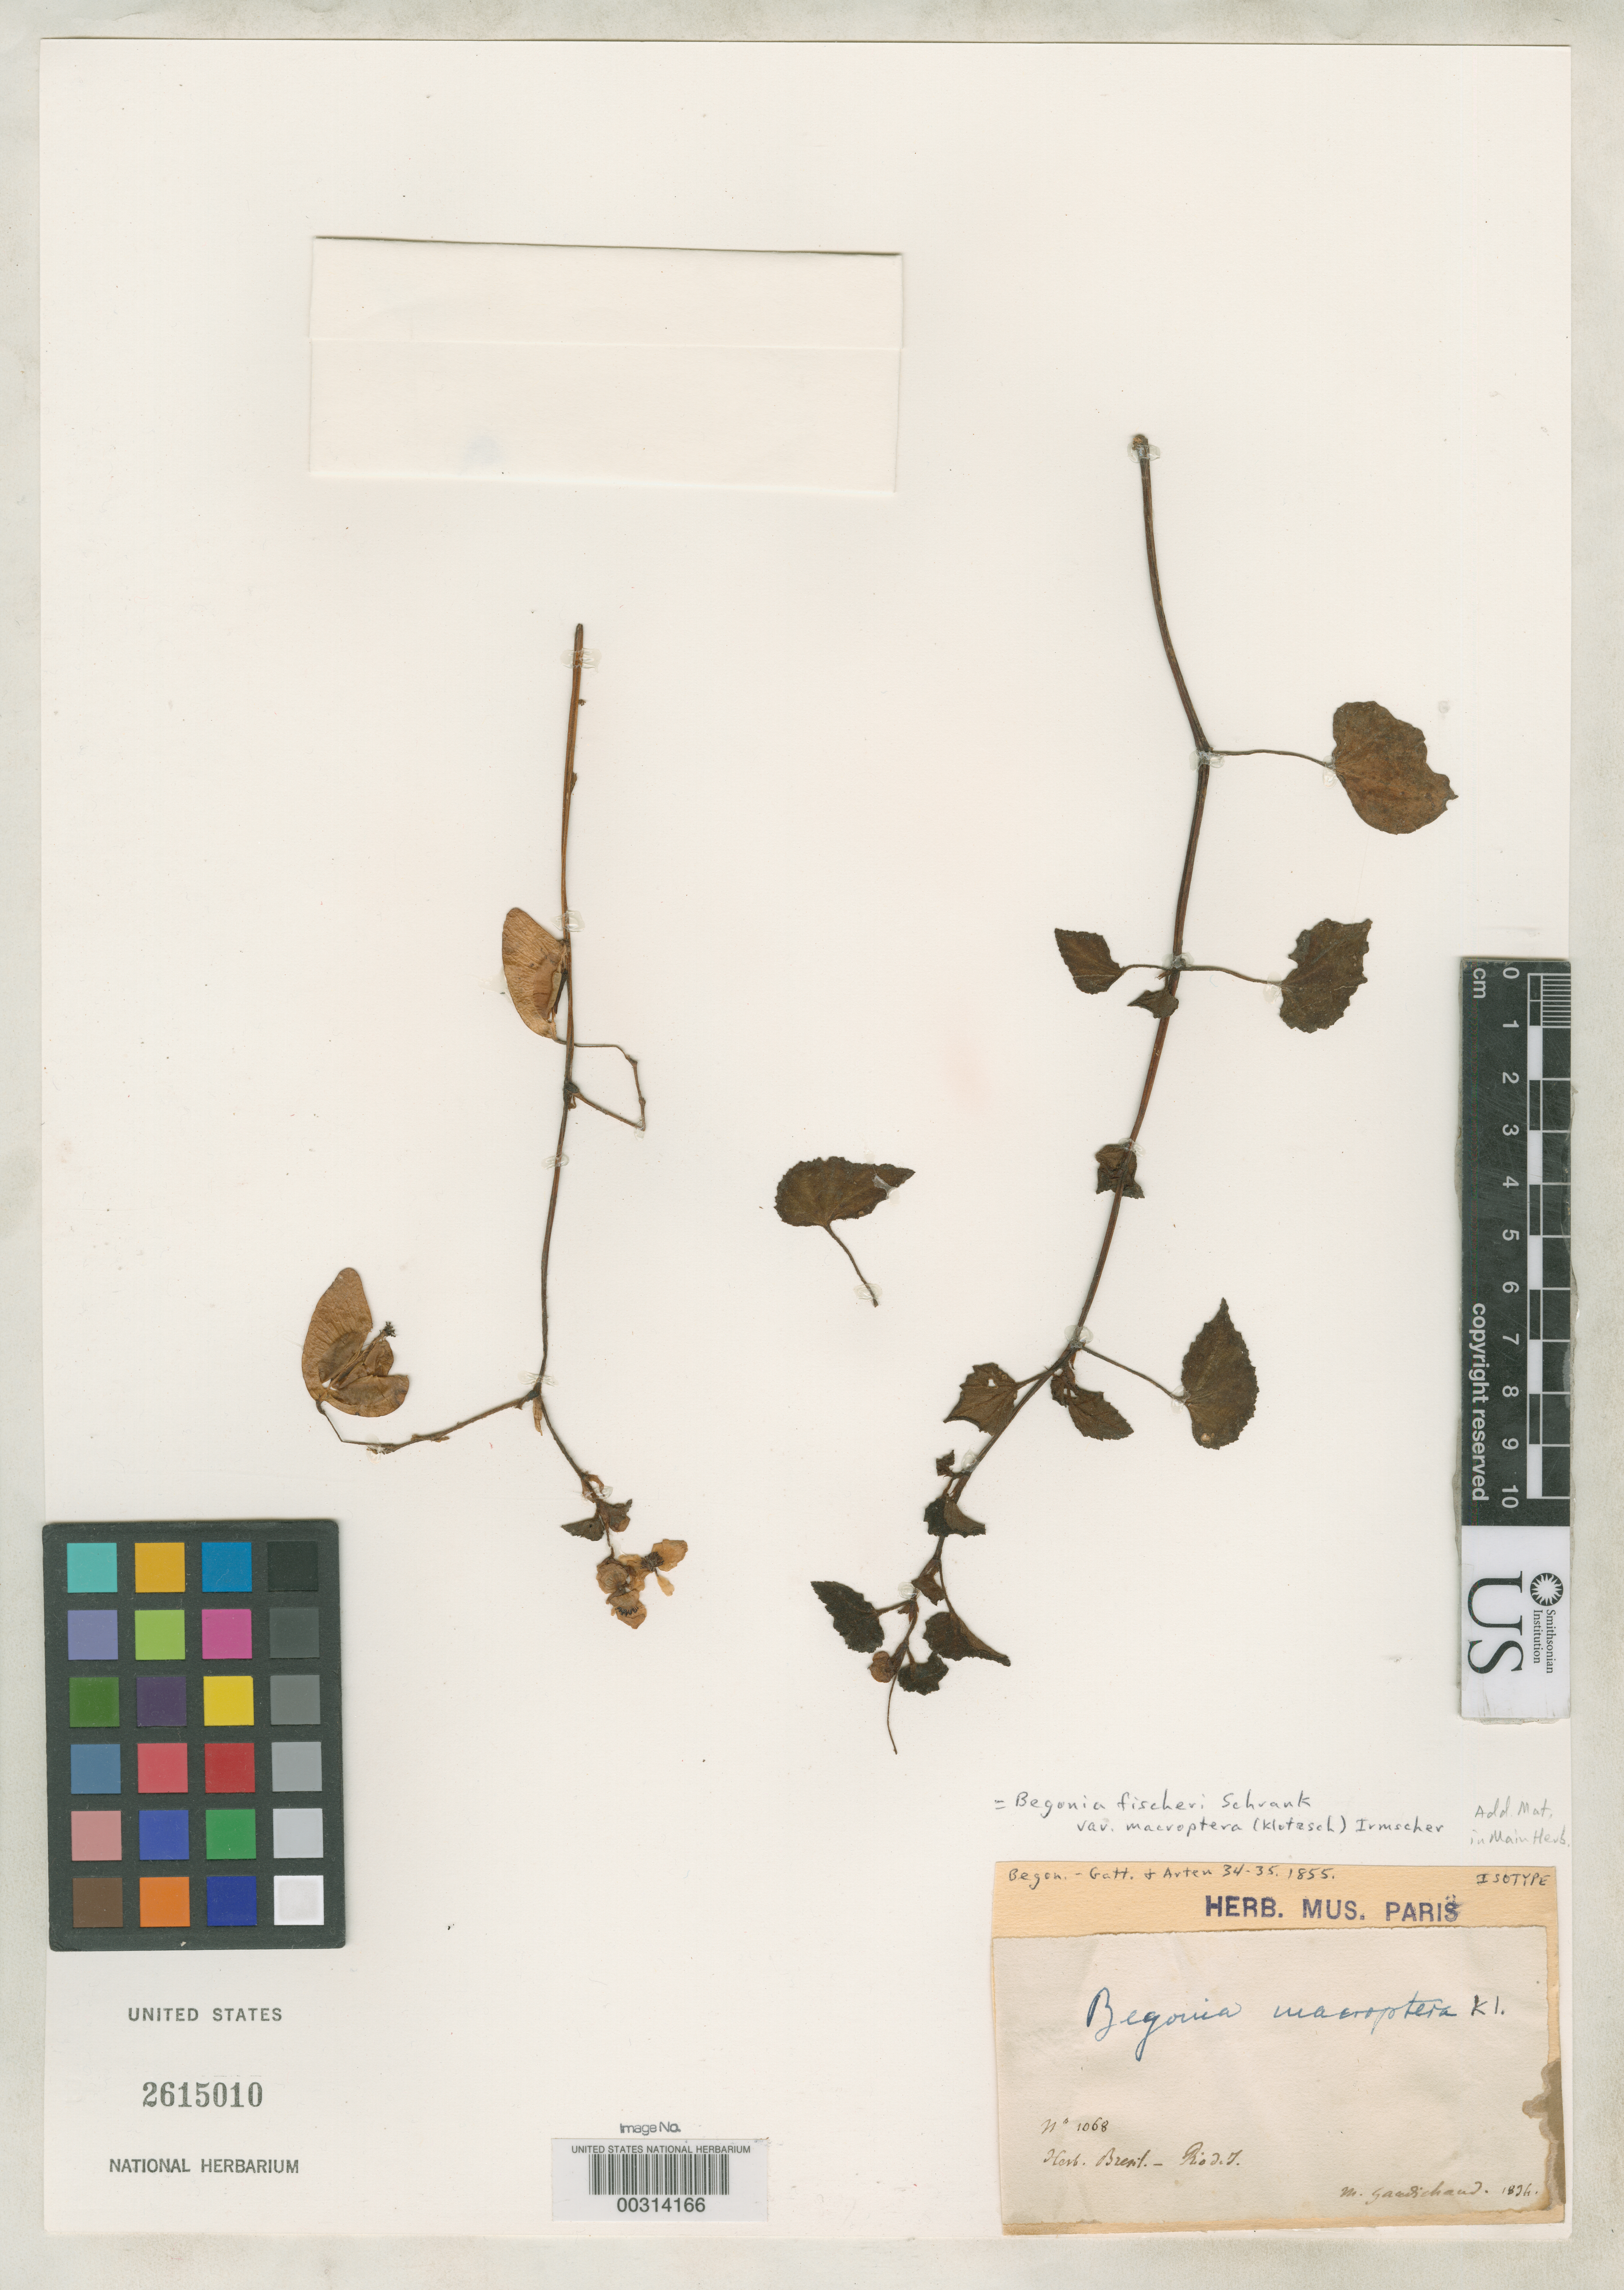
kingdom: Plantae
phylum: Tracheophyta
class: Magnoliopsida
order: Cucurbitales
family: Begoniaceae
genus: Begonia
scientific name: Begonia macroptera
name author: Klotzsch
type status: Isotype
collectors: C. Gaudichaud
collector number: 1068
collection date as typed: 1826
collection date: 1826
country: Brazil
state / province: Rio de Janeiro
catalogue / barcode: US 2615010